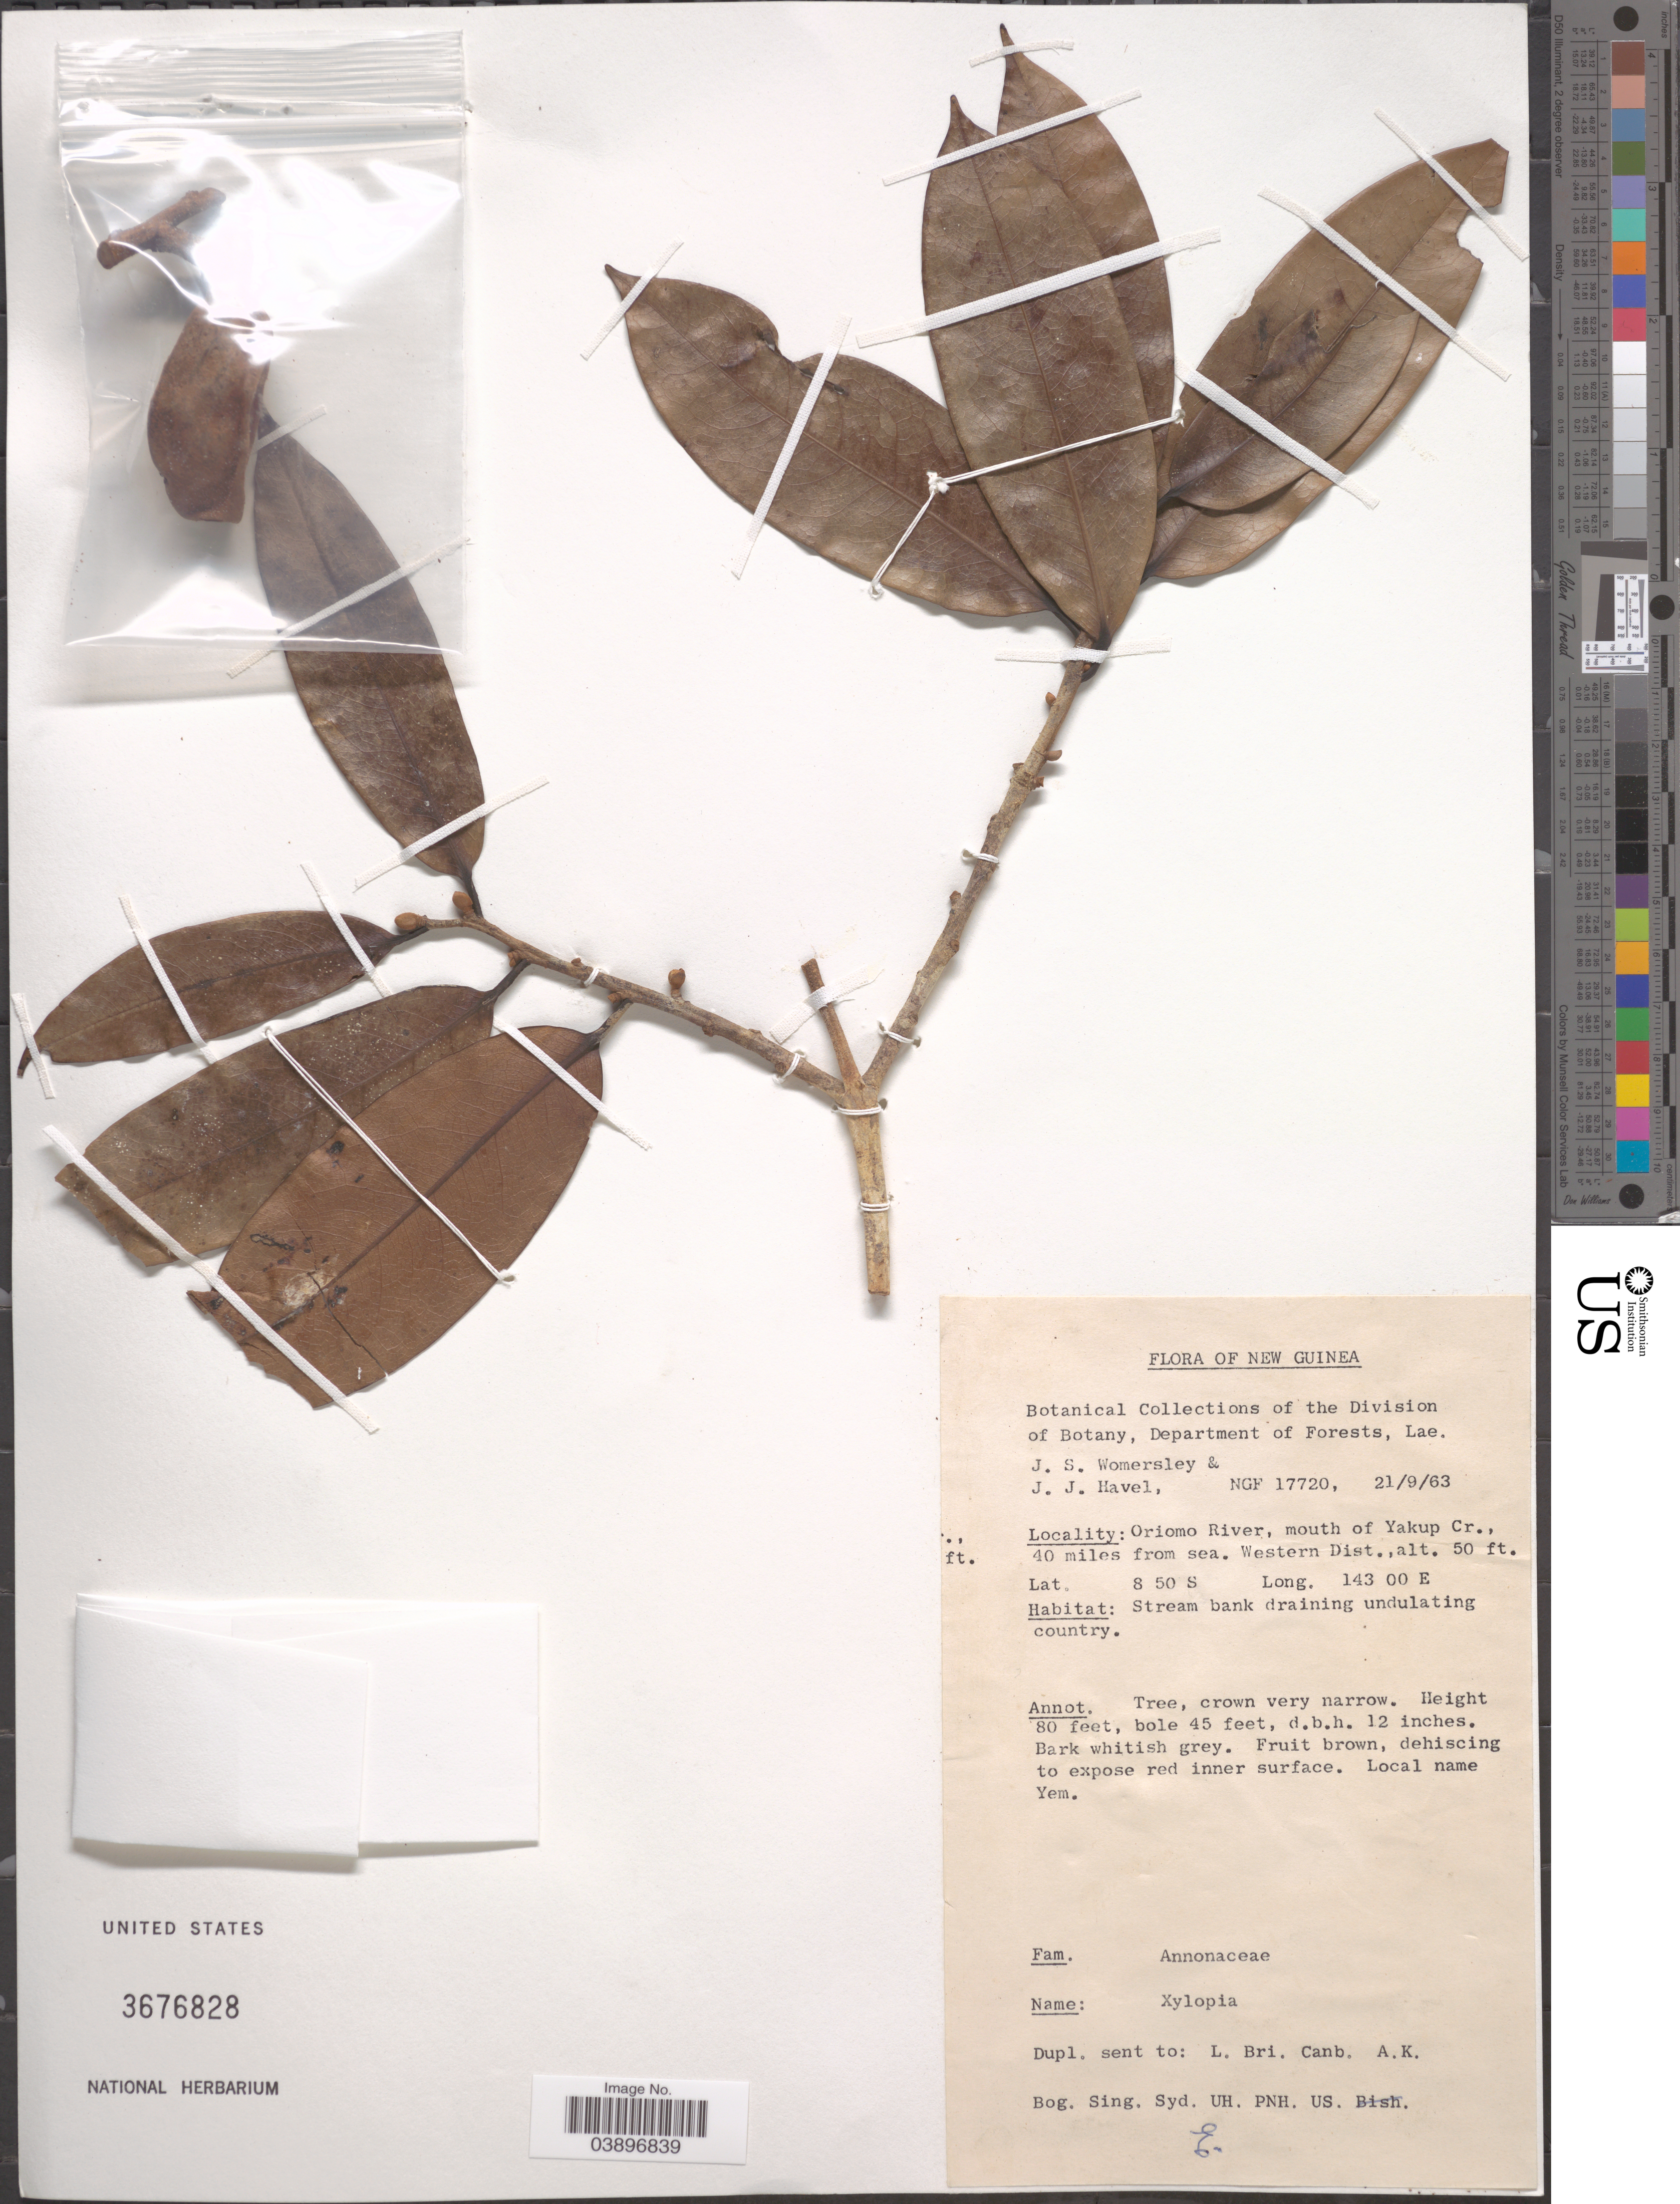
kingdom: Plantae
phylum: Tracheophyta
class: Magnoliopsida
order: Magnoliales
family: Annonaceae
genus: Xylopia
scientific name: Xylopia sp.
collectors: J. S. Womersley & J. Havel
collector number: NGF 17720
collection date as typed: Transcribed d/m/y: 21/9/63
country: Papua New Guinea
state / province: Manus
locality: New Guinea. Oriomo River, mouth of Yakup Cr., 40 miles from sea. Western dist.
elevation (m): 15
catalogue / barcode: US 3676828